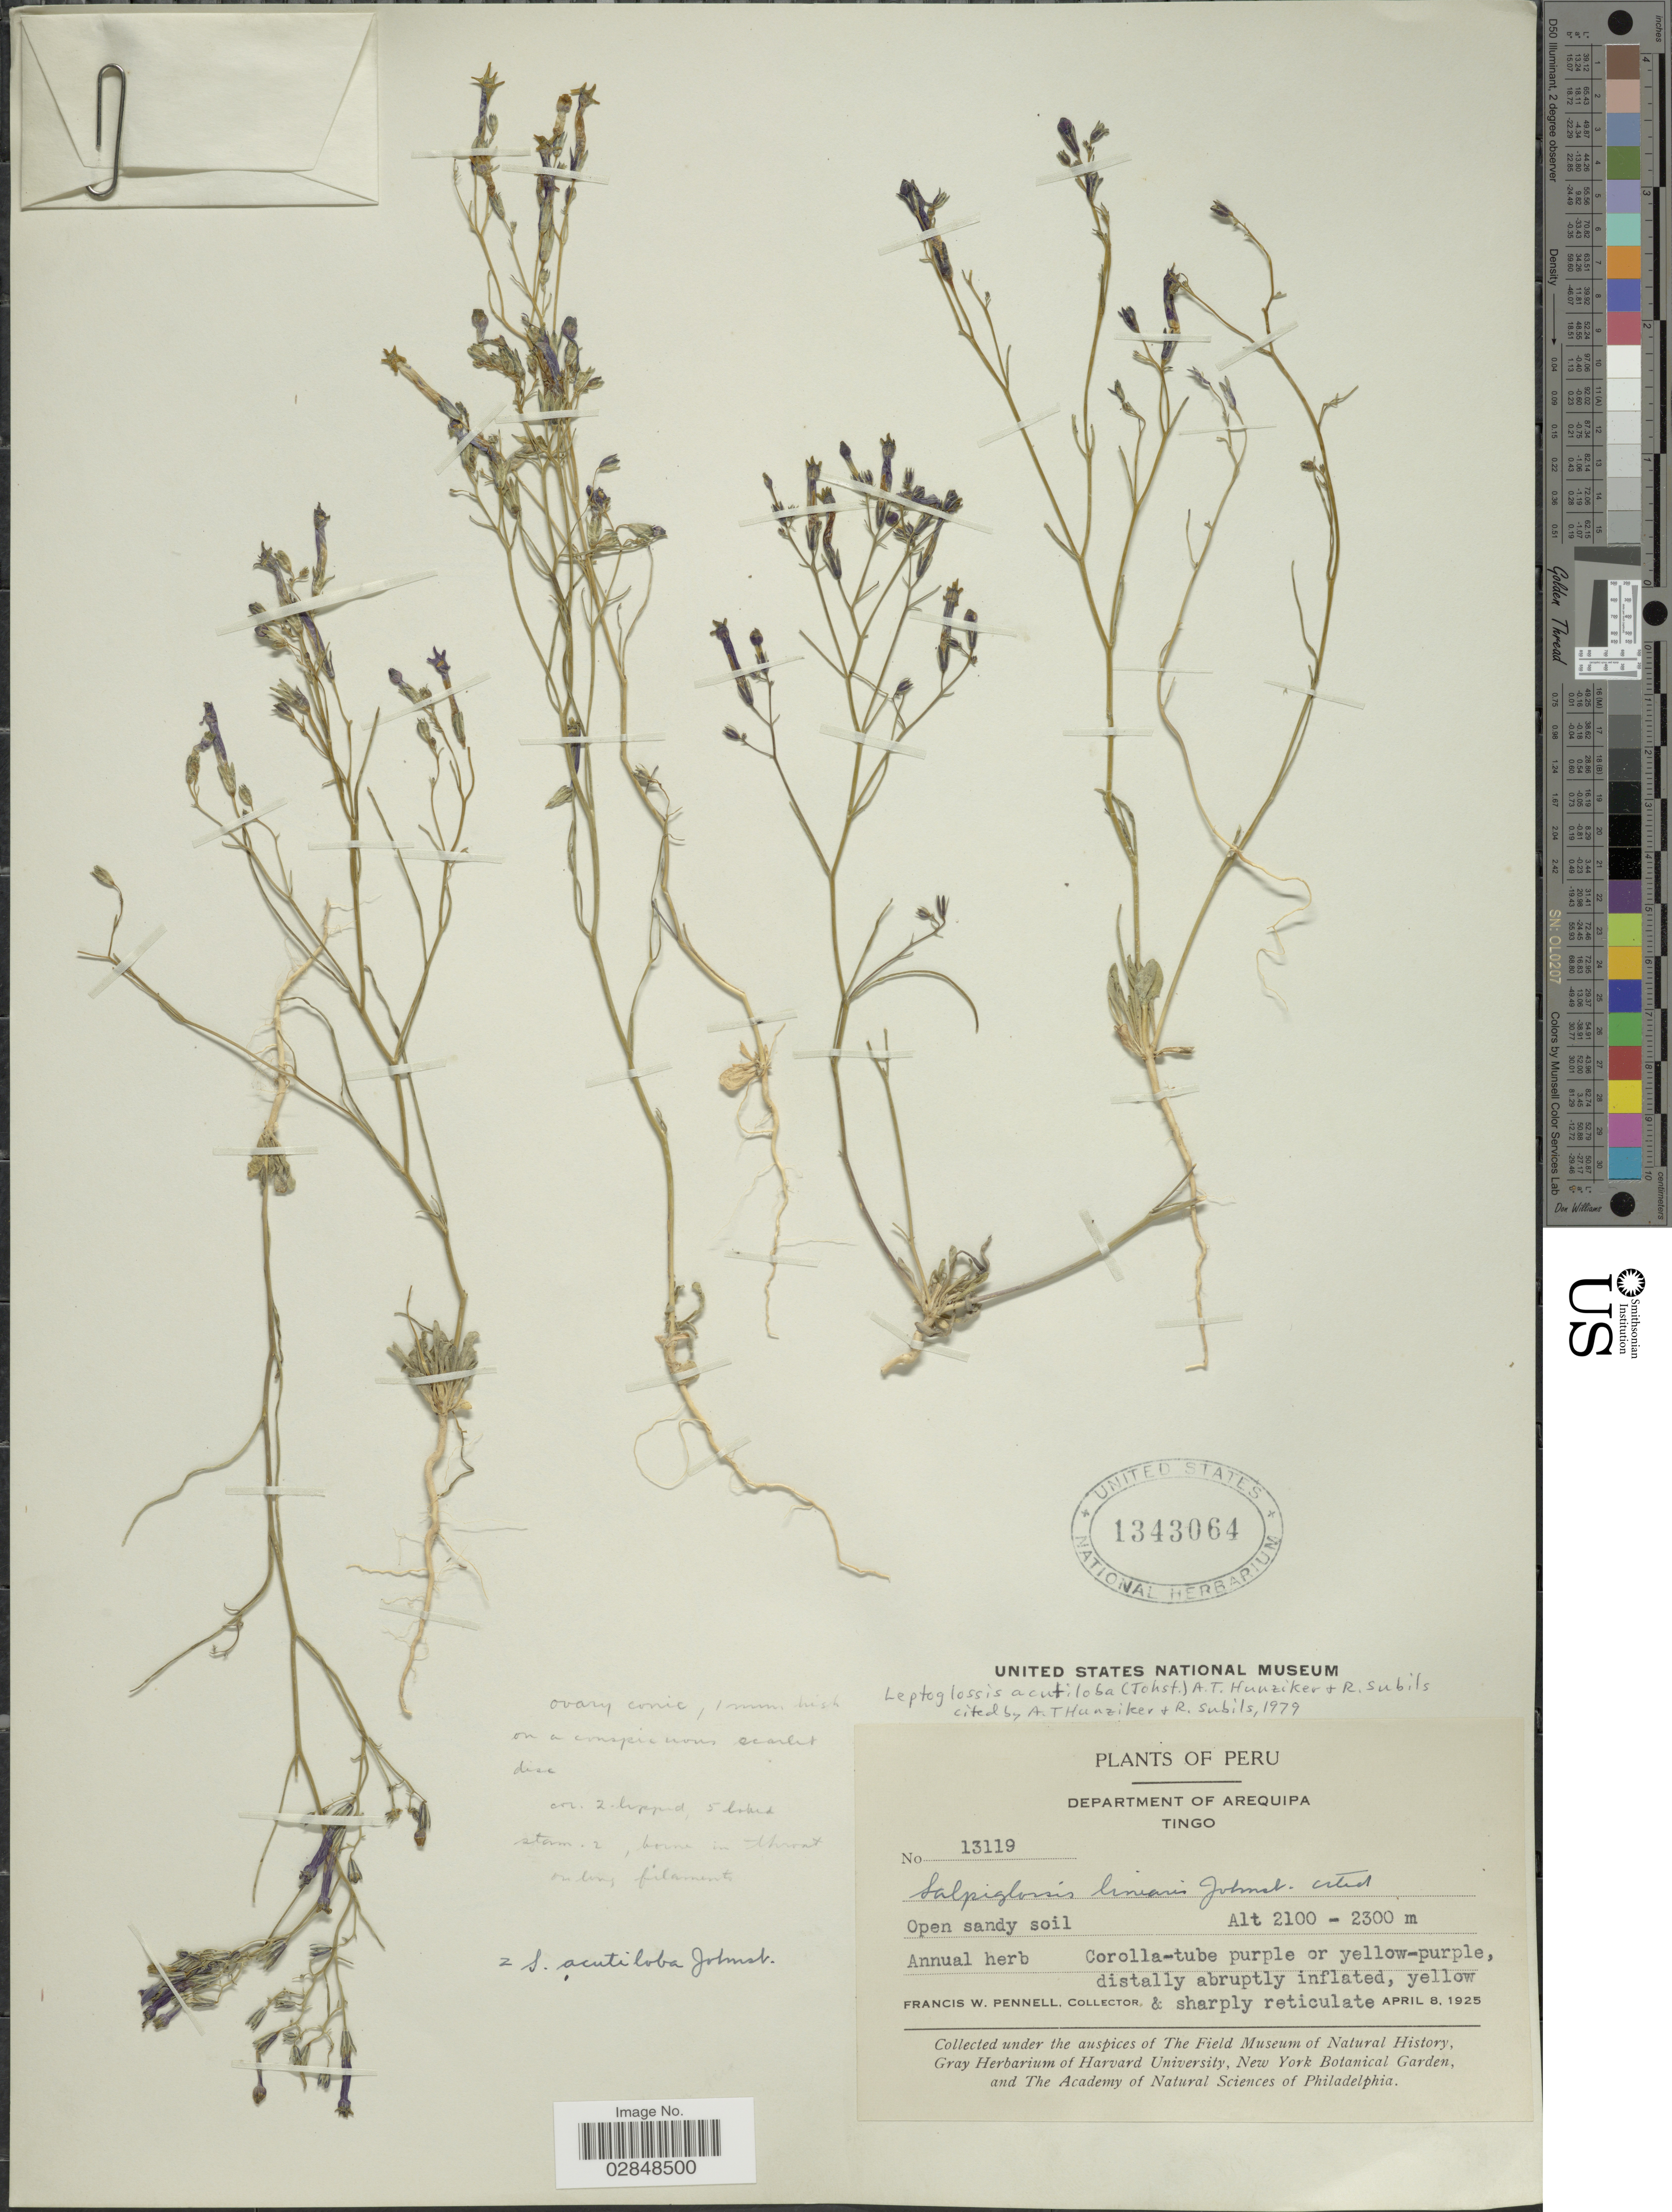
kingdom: Plantae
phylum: Tracheophyta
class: Magnoliopsida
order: Solanales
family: Solanaceae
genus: Leptoglossis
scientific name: Leptoglossis acutiloba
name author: (I.M. Johnst.) Hunziker & Subils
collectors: F. W. Pennell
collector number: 13119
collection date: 1925-04-08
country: Peru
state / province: Arequipa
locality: Department of Arequipa. Tingo.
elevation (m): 2100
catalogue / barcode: US 1343064